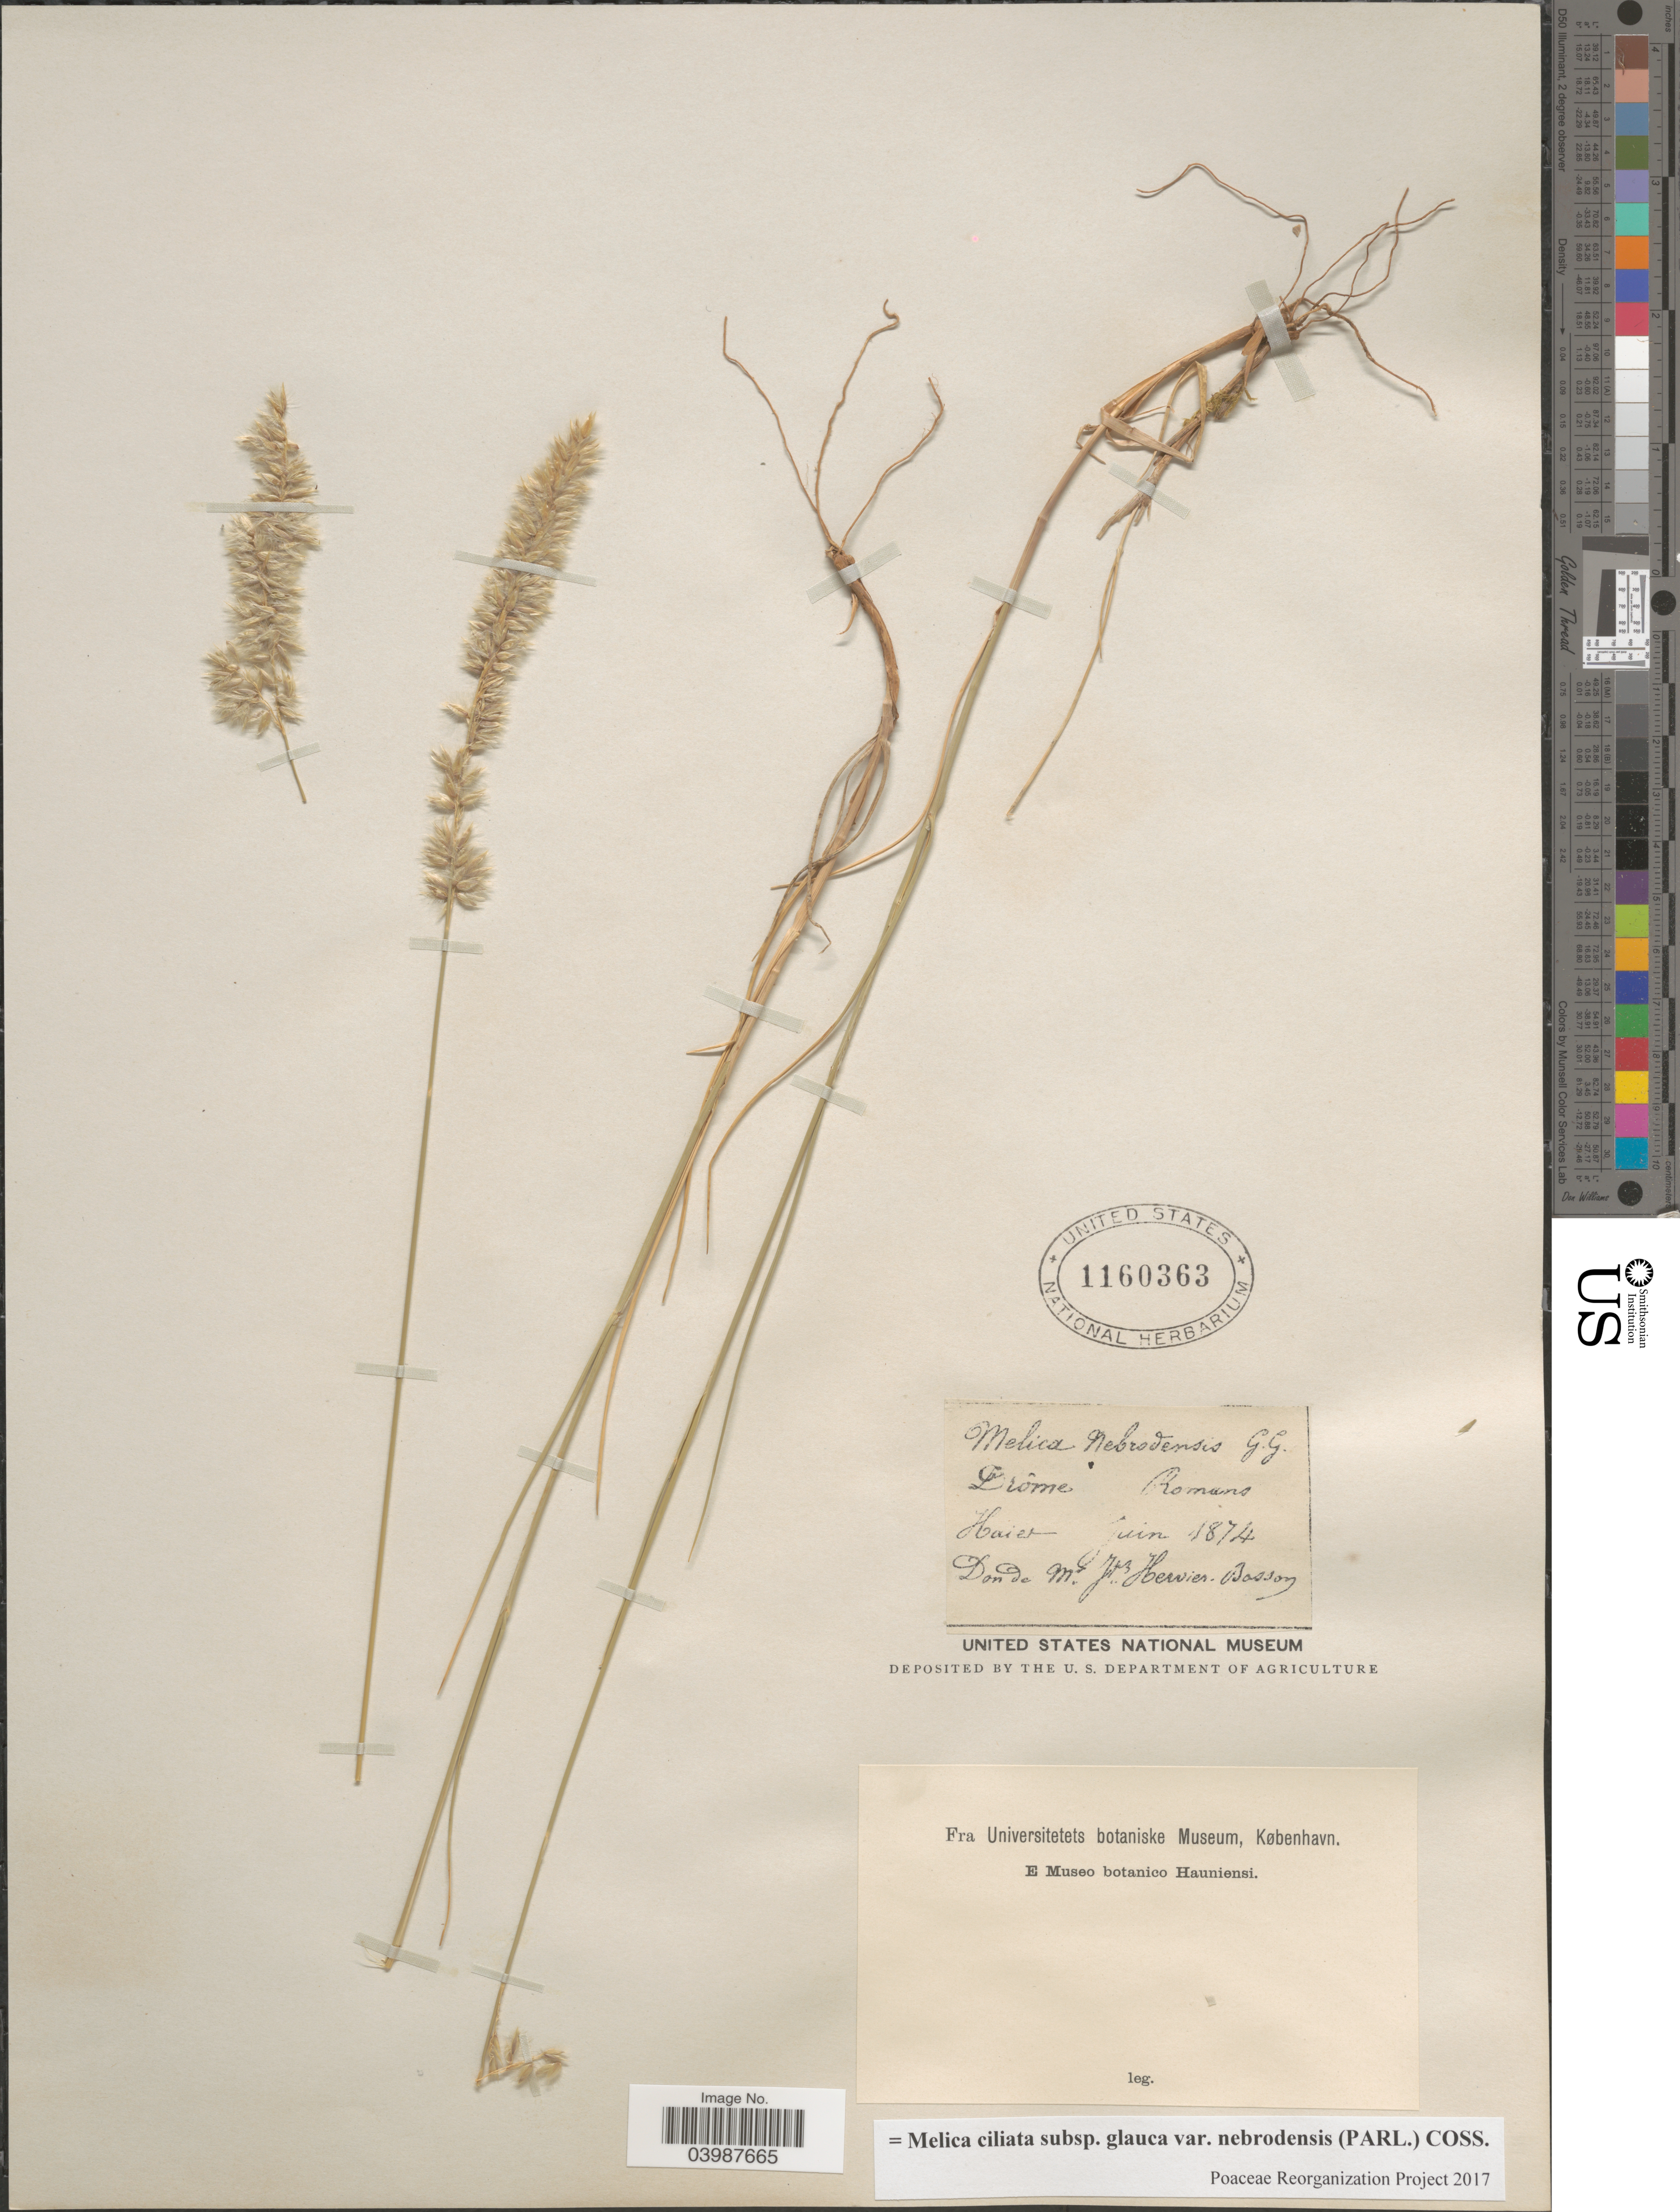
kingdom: Plantae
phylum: Tracheophyta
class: Liliopsida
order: Poales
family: Poaceae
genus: Melica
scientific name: Melica ciliata subsp. glauca var. nebrodensis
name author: (Parl.) Coss.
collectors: J. Hervier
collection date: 1874-06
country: France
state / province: Auvergne-Rhône-Alpes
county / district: Drôme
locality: Drôme. Romans. Haier.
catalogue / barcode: US 1160363